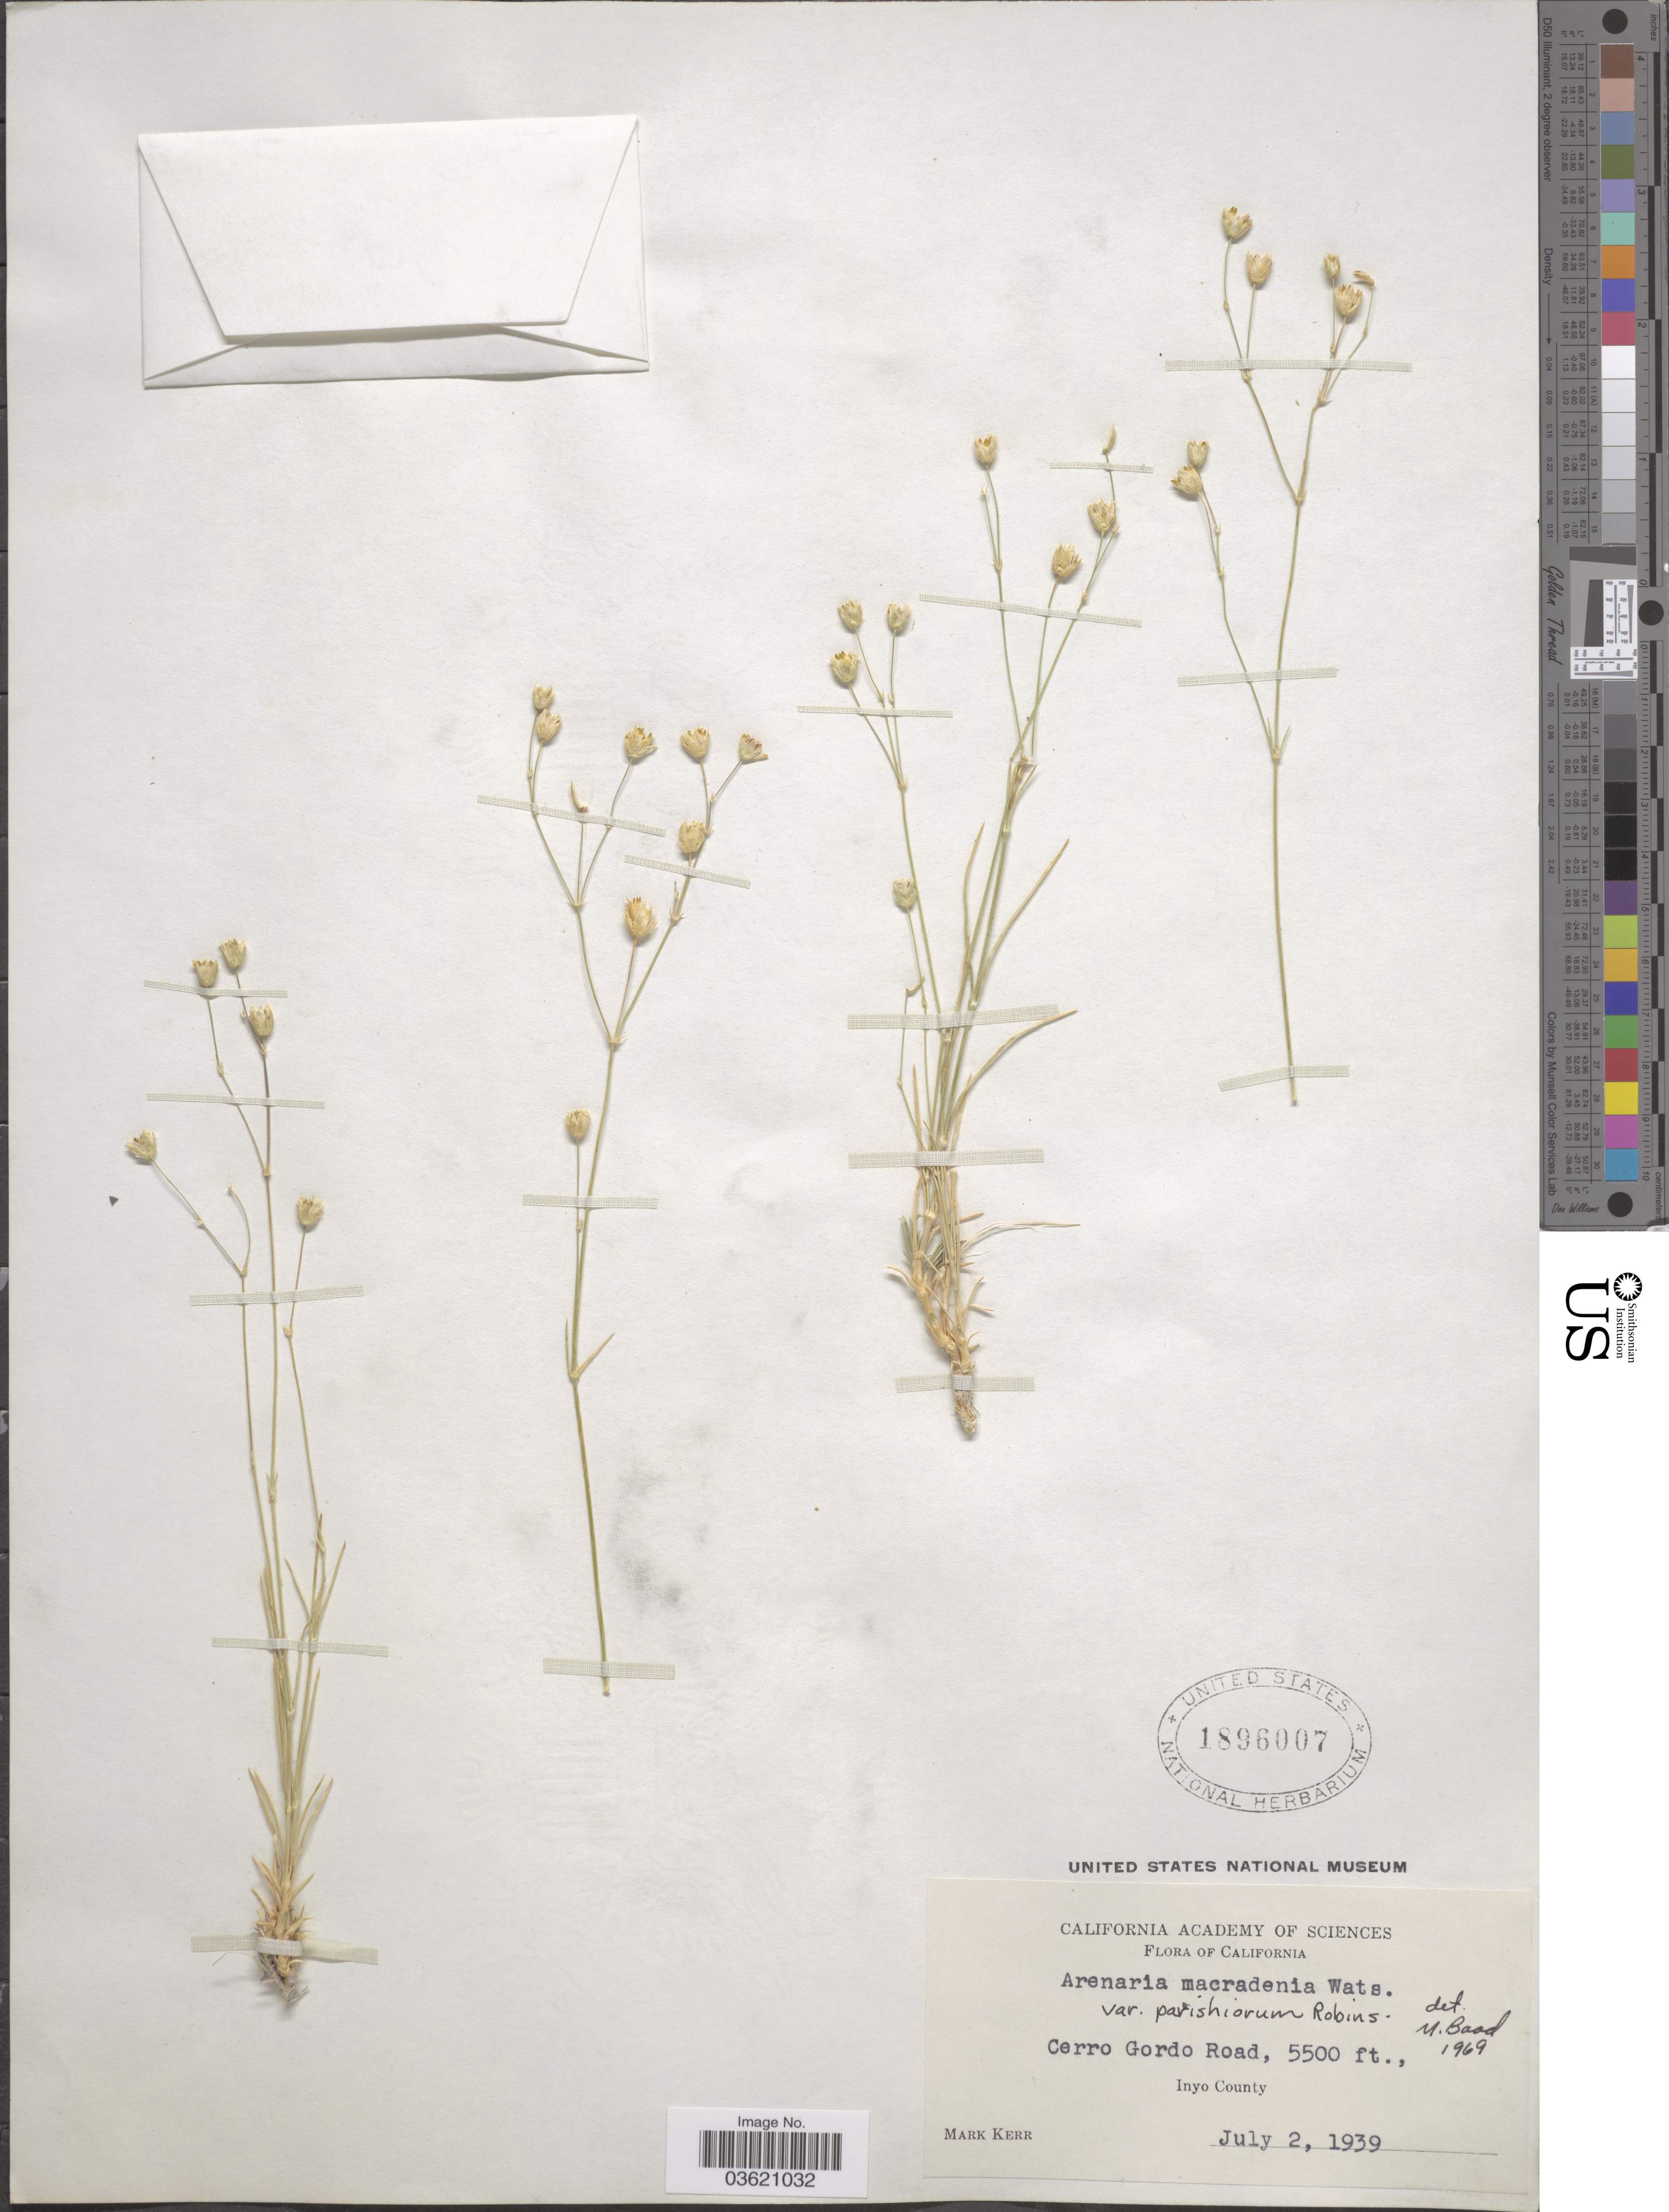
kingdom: Plantae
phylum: Tracheophyta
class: Magnoliopsida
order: Caryophyllales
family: Caryophyllaceae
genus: Eremogone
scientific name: Eremogone macradenia var. macradenia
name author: (S. Watson) Ikonn.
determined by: U.S. National Herbarium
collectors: M. Kerr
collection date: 1939-07-02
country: United States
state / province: California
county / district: Inyo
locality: Cerro Gordo Road, Inyo County.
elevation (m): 1676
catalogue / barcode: US 1896007